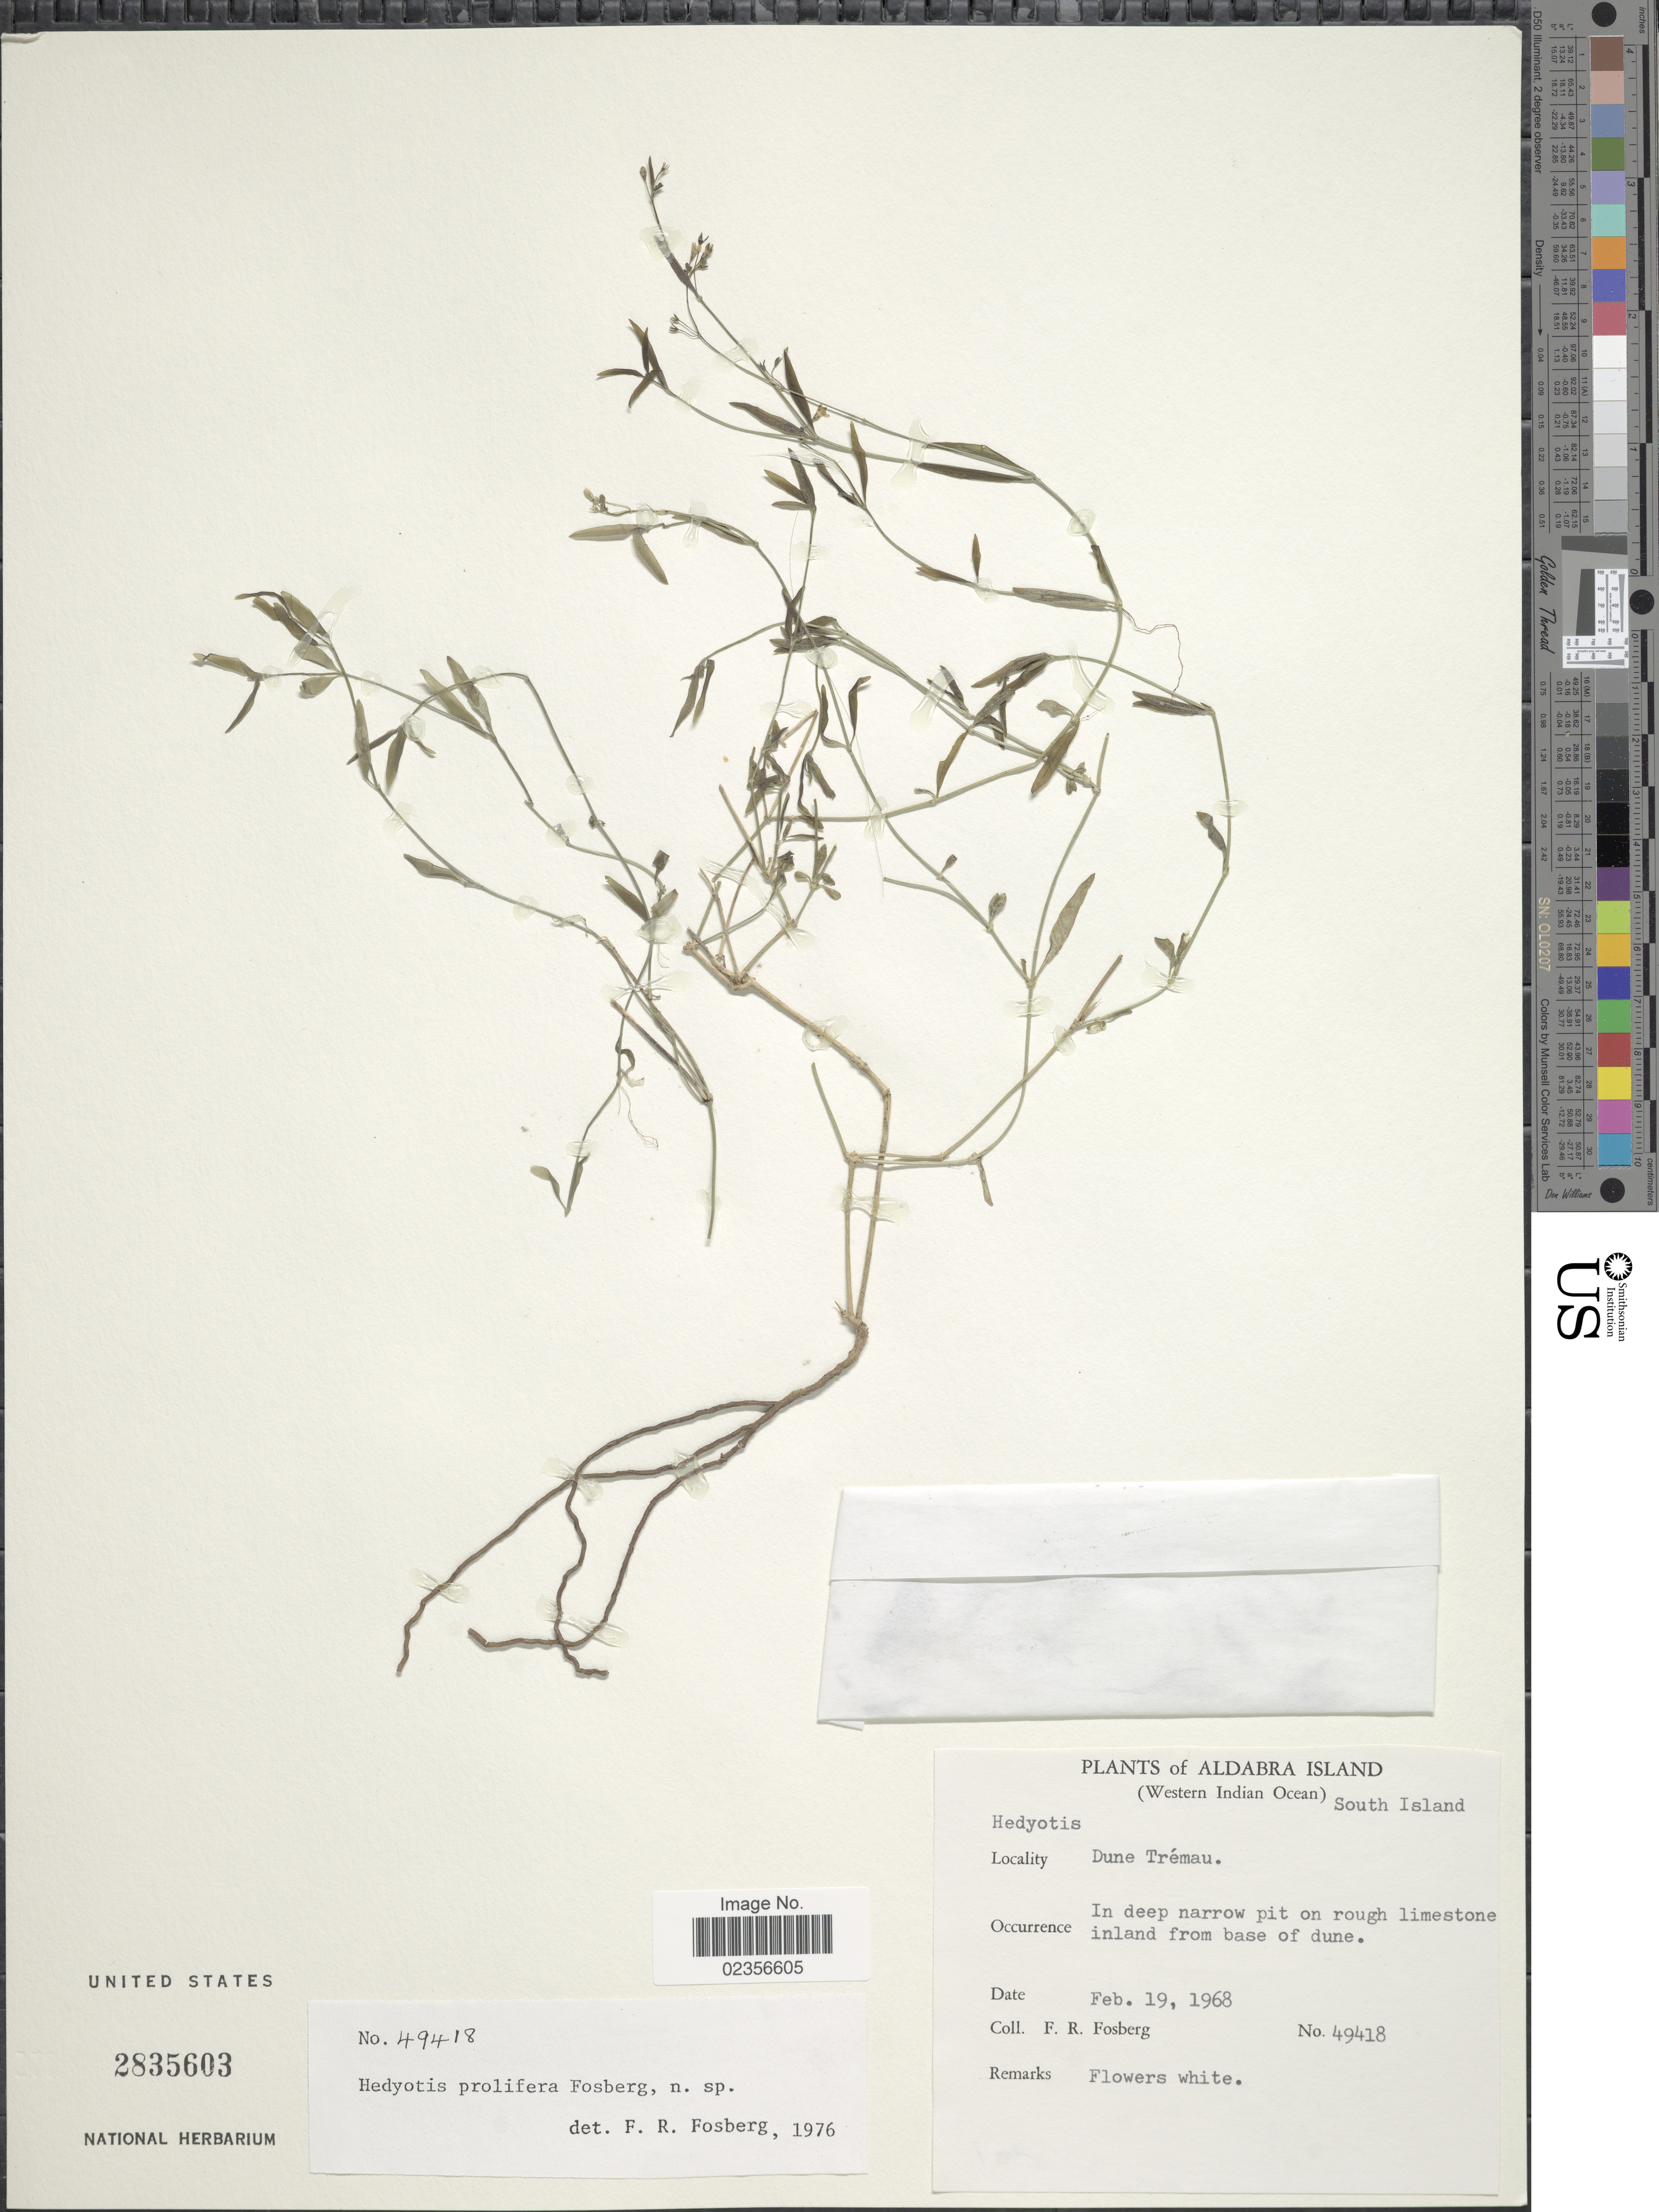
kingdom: Plantae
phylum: Tracheophyta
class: Magnoliopsida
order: Gentianales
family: Rubiaceae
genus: Hedyotis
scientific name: Hedyotis prolifera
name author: Fosberg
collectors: F. R. Fosberg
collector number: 49418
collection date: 1968-02-19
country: Seychelles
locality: Aldabra Island. South Island Dune Trémau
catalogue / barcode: US 2835603